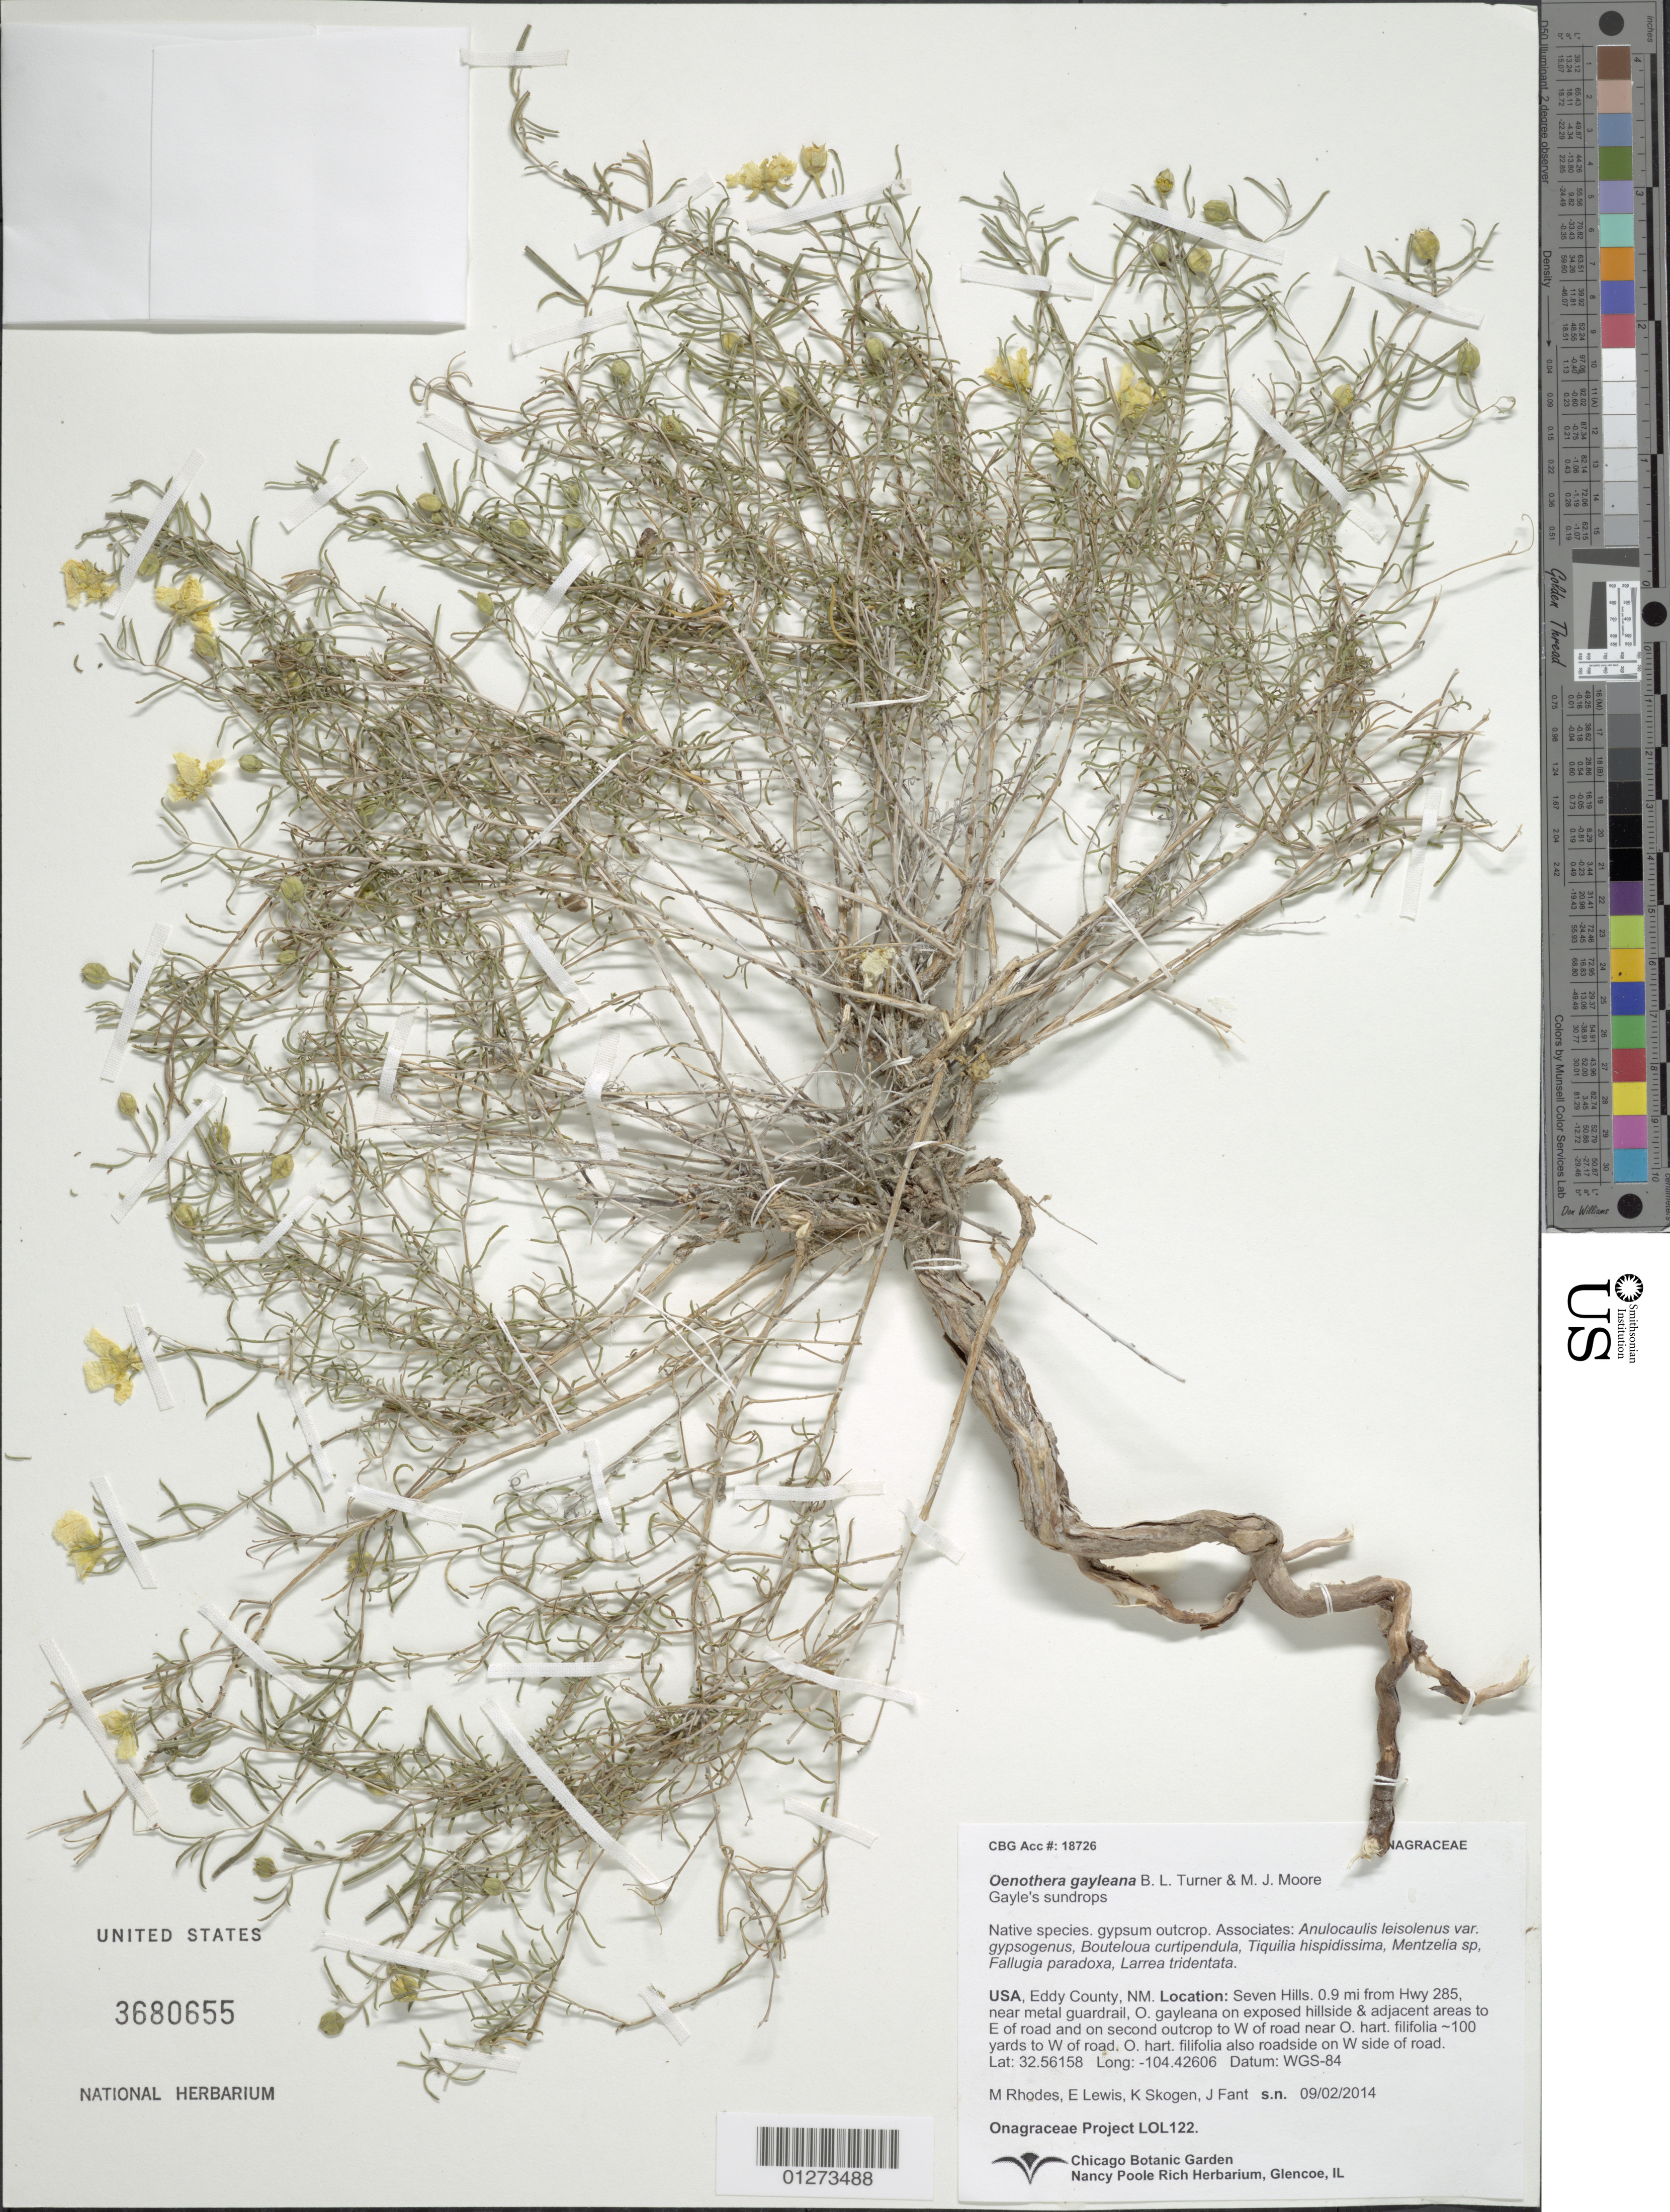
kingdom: Plantae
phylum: Tracheophyta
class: Magnoliopsida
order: Myrtales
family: Onagraceae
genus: Oenothera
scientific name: Oenothera gayleana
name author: B.L. Turner & Moore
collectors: Onagraceae Project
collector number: LOL 122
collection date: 2014-09-02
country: United States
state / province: New Mexico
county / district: Eddy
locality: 0.9 mi from Hwy 285, near metal guardrail.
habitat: gypsum outcrop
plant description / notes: CHIC, US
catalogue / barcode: US 3680655